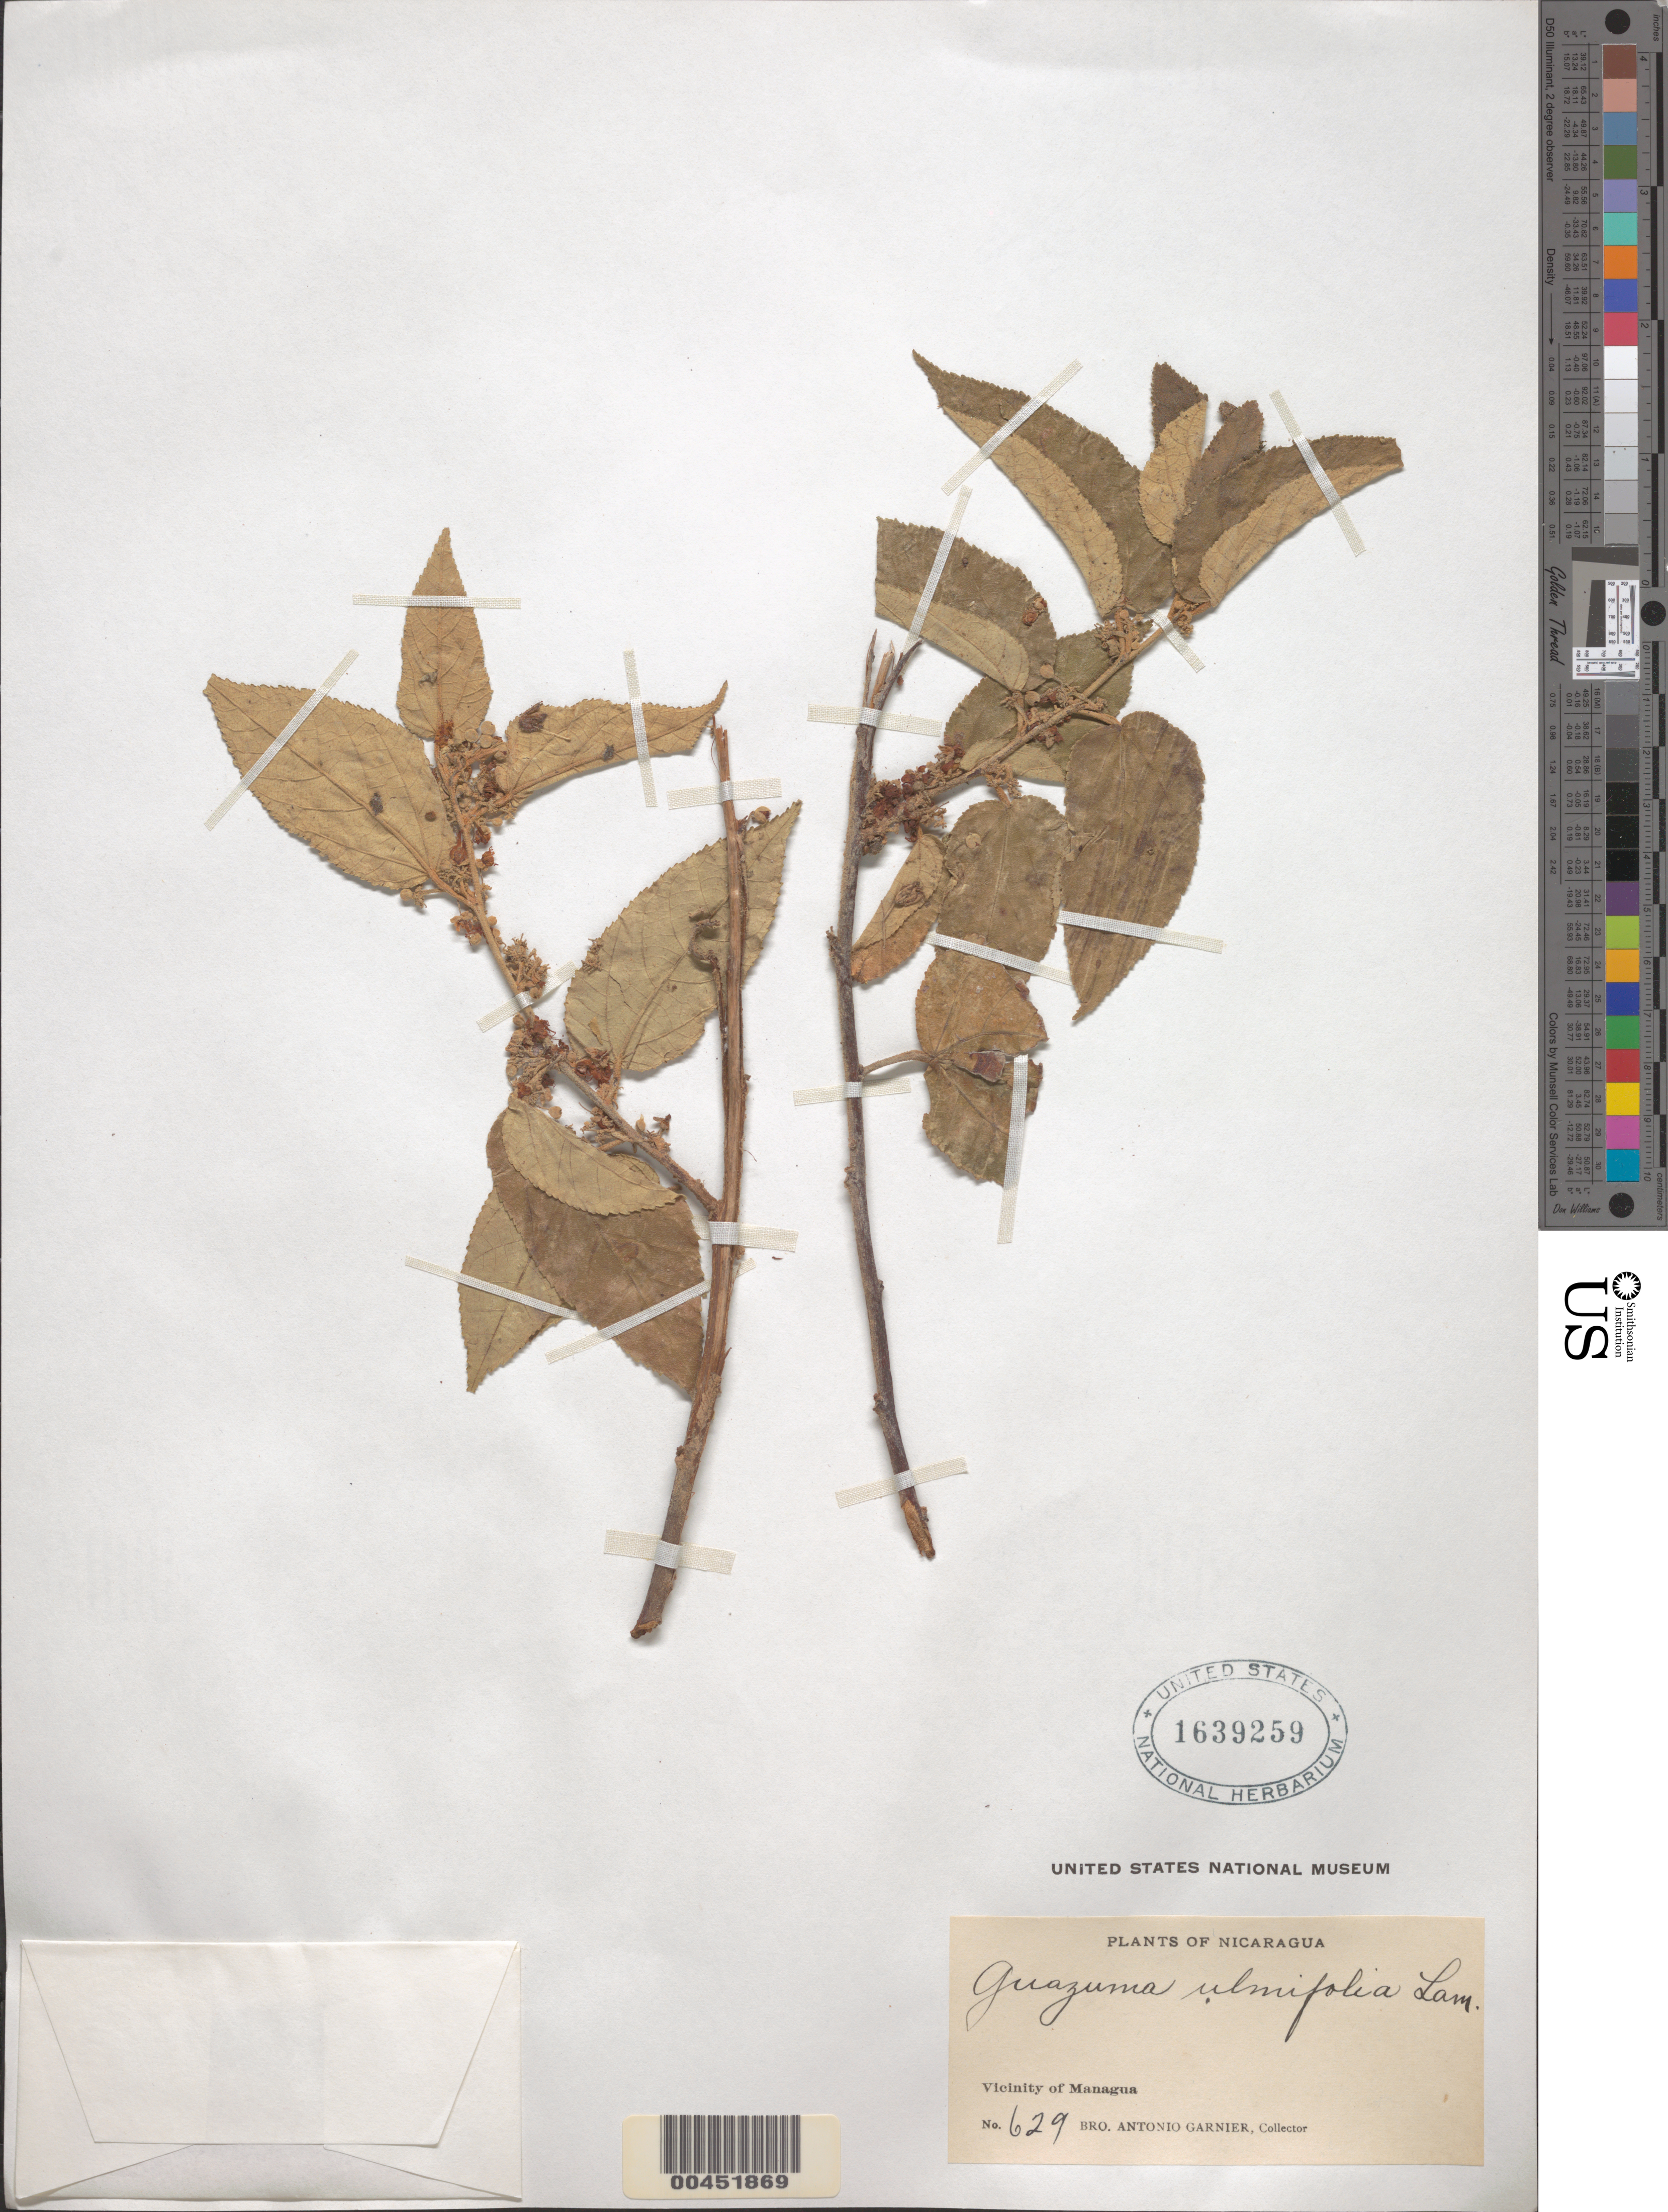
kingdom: Plantae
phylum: Tracheophyta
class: Magnoliopsida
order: Malvales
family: Malvaceae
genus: Guazuma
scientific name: Guazuma ulmifolia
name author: Lam.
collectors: Bro. A. Garnier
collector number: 629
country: Nicaragua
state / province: Managua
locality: Vicinity of Managua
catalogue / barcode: US 1639259